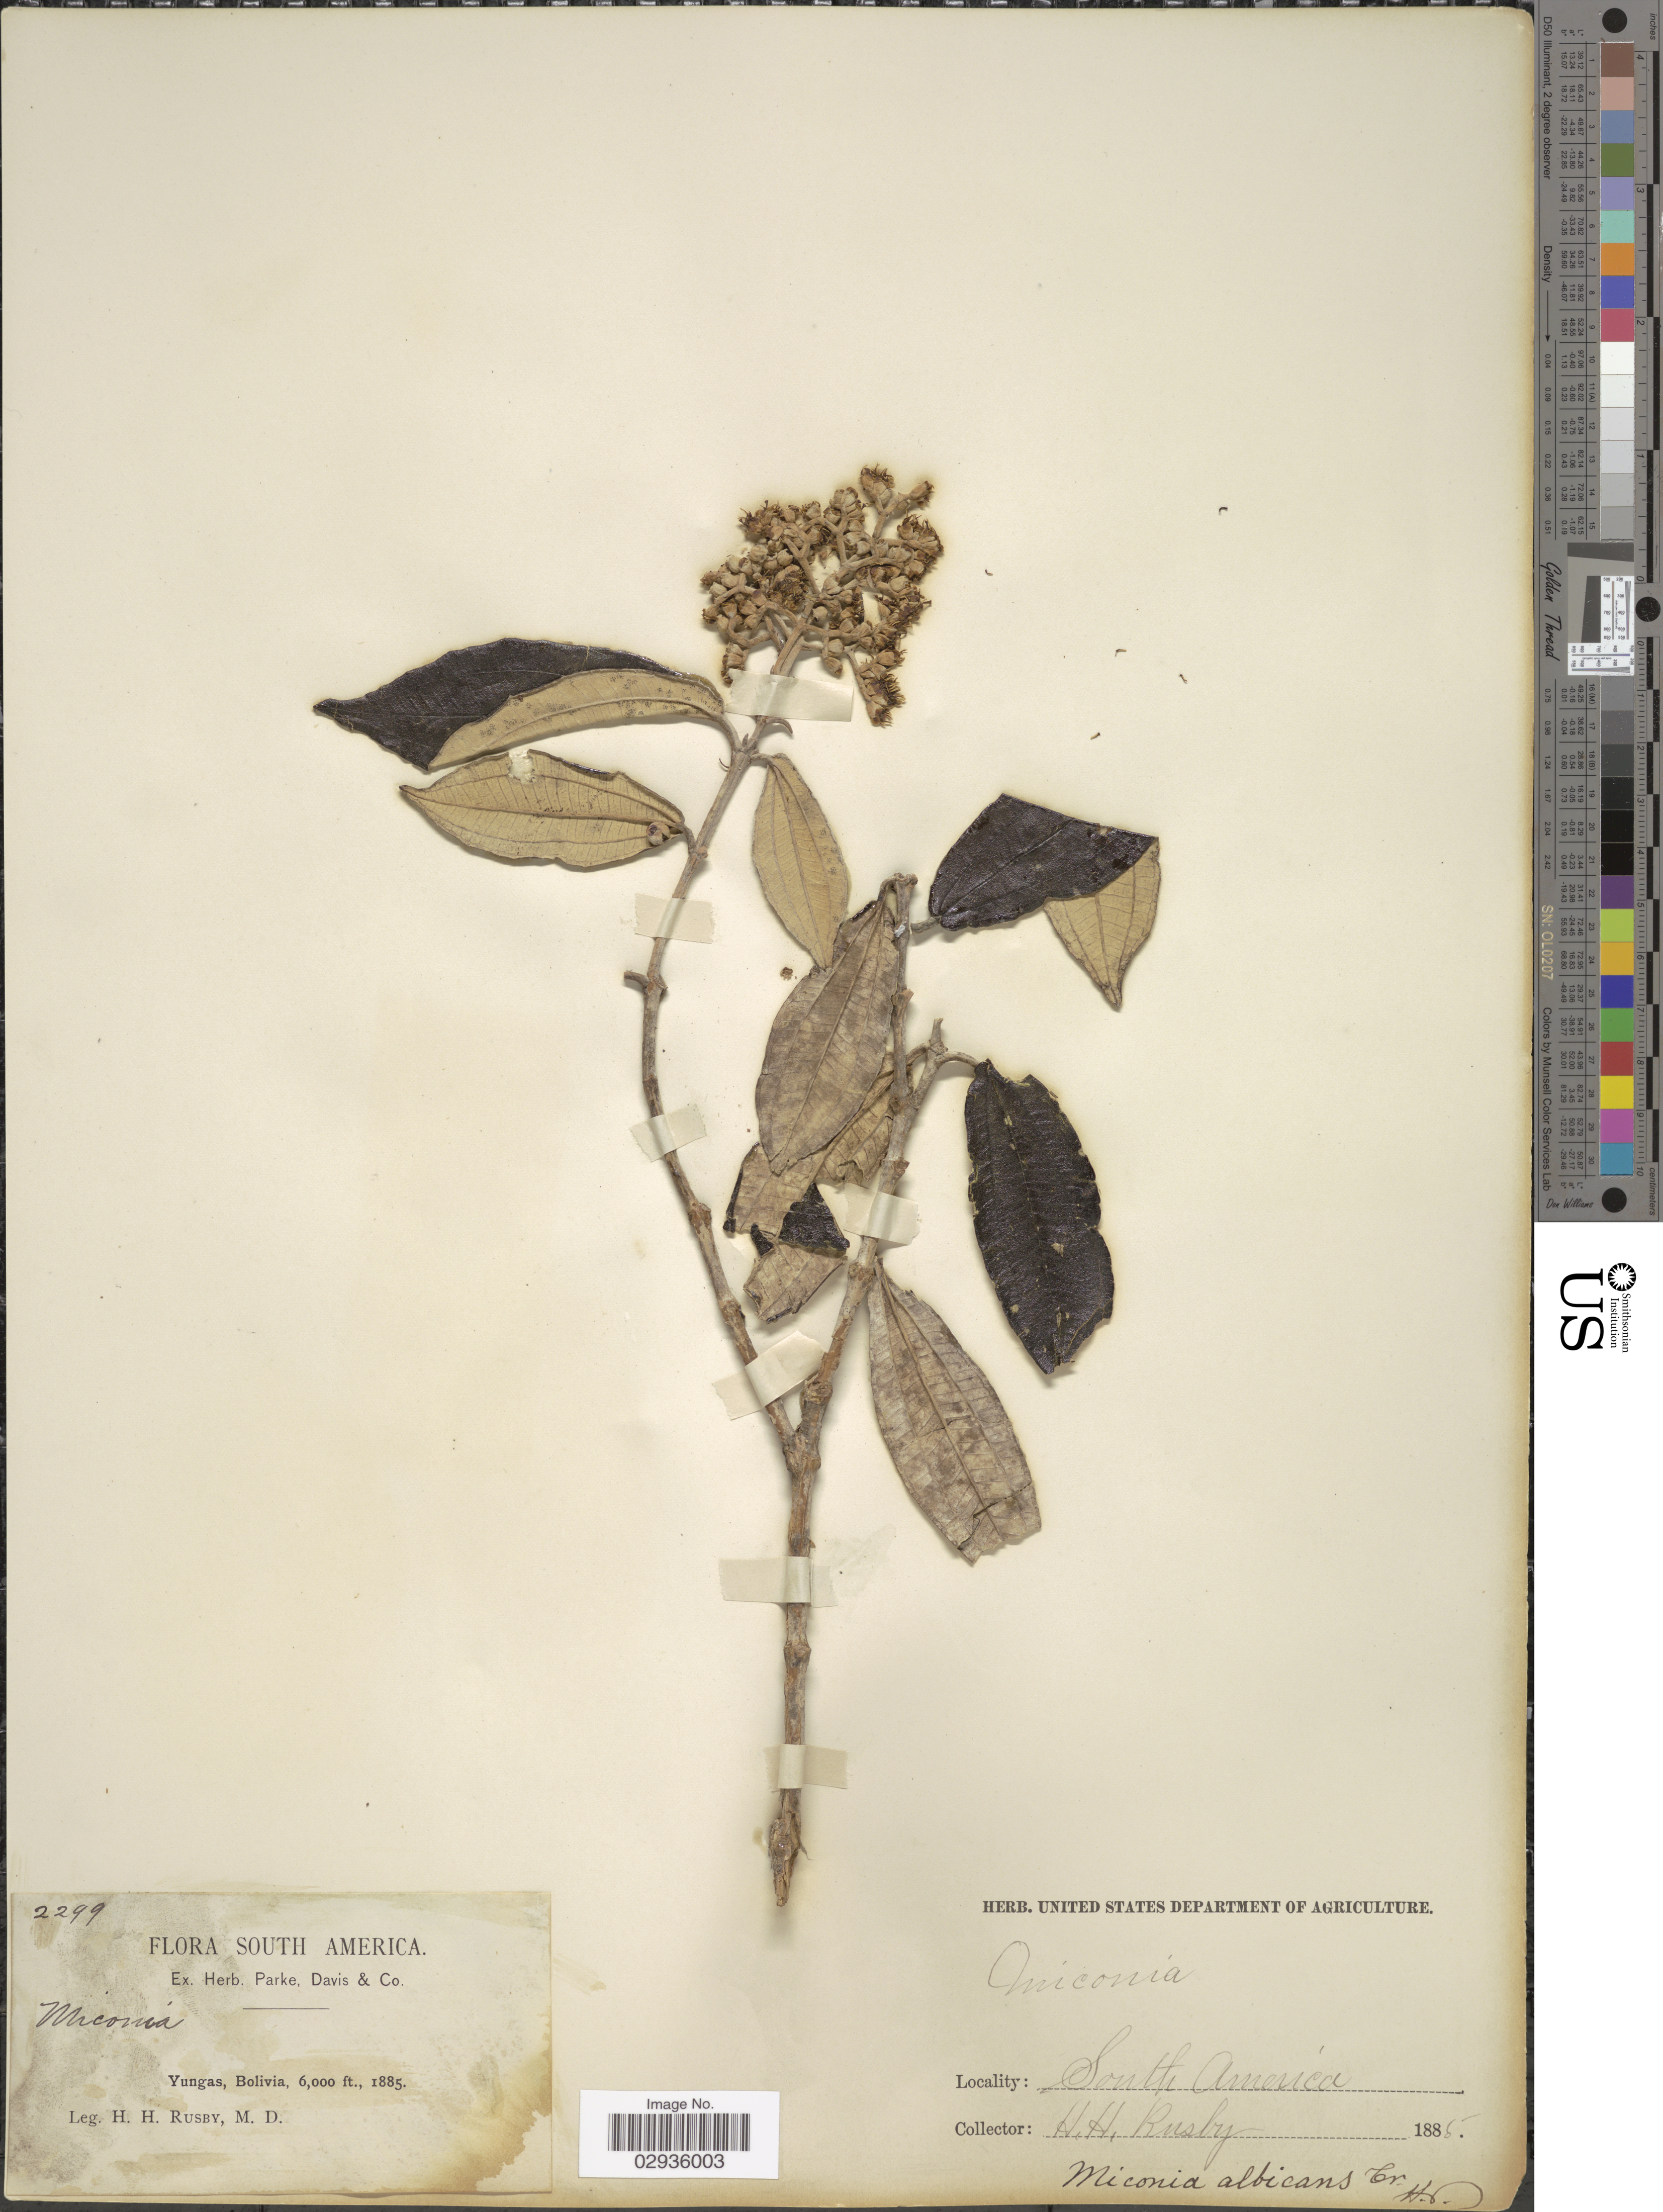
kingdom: Plantae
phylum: Tracheophyta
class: Magnoliopsida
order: Myrtales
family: Melastomataceae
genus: Miconia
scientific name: Miconia albicans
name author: (Sw.) Steud.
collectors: H. H. Rusby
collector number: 2299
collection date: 1885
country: Bolivia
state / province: La Paz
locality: Yungas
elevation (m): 1829